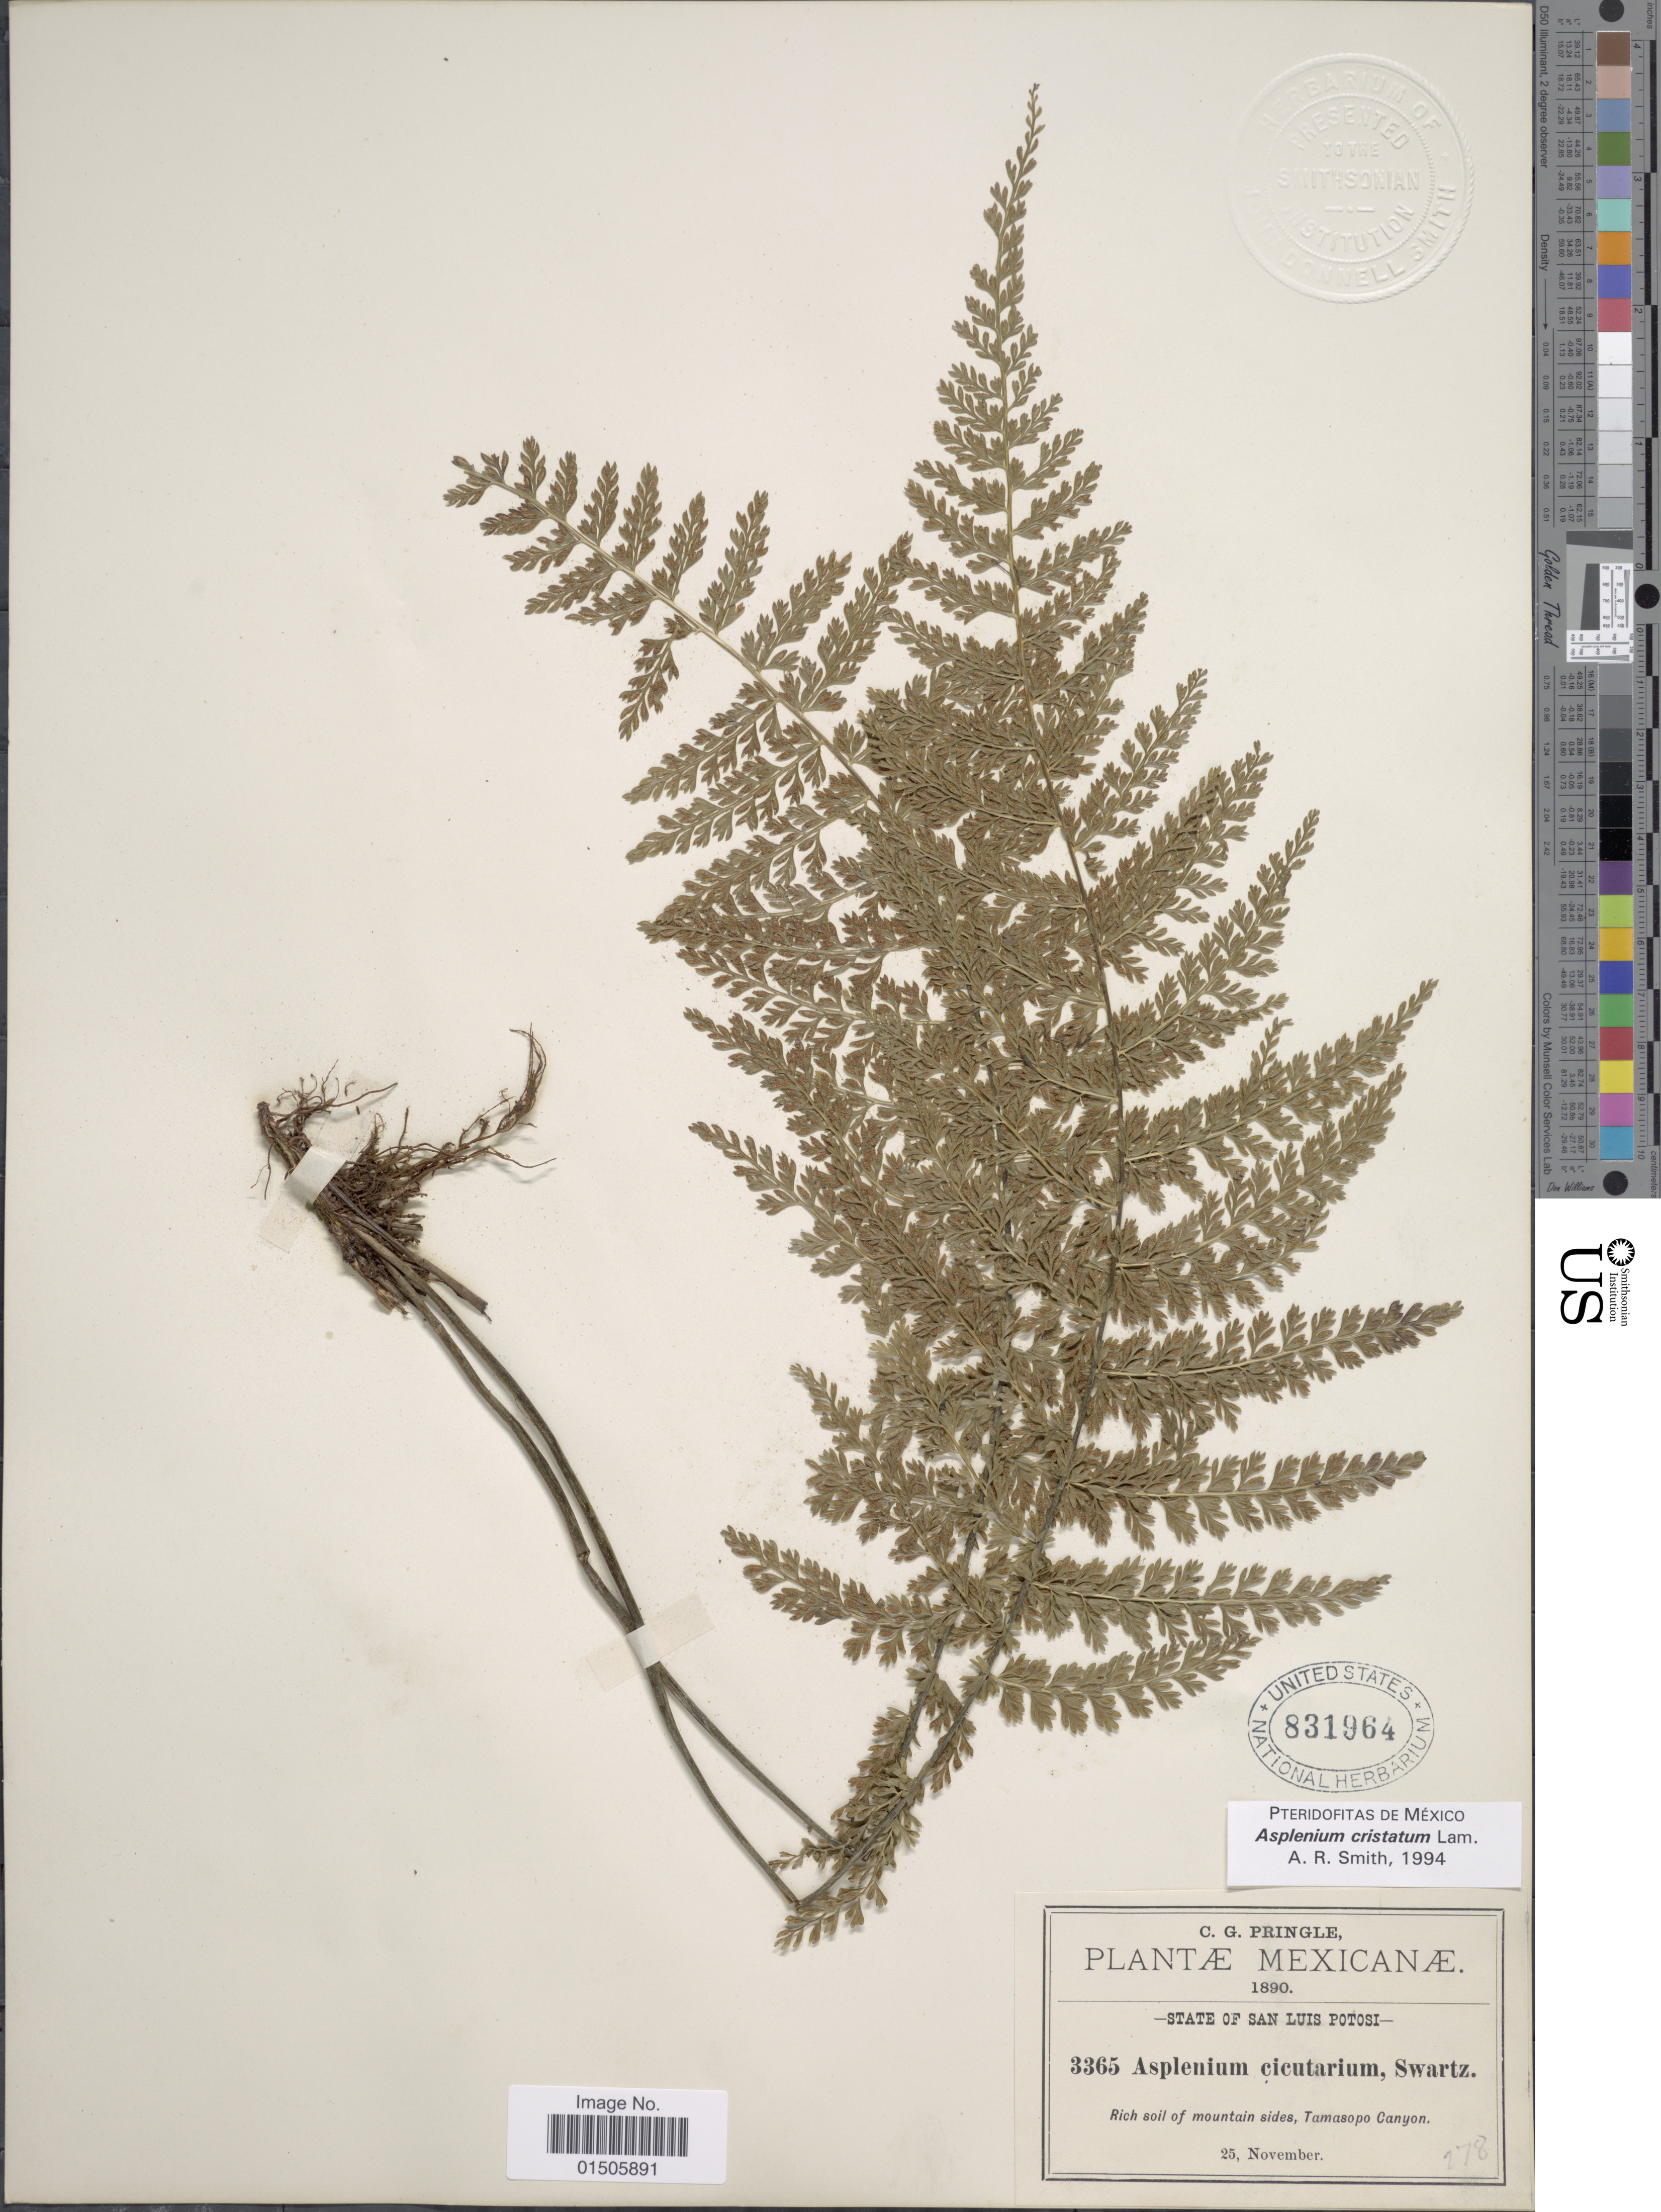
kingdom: Plantae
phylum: Tracheophyta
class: Polypodiopsida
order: Polypodiales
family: Aspleniaceae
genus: Asplenium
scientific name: Asplenium cristatum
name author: Lam.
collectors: C. G. Pringle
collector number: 3365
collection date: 1890-11-25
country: Mexico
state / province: San Luis Potosí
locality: Rich soil of mountain sides, Tamasopo Canyon. State of San Luis Potosi.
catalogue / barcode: US 831964